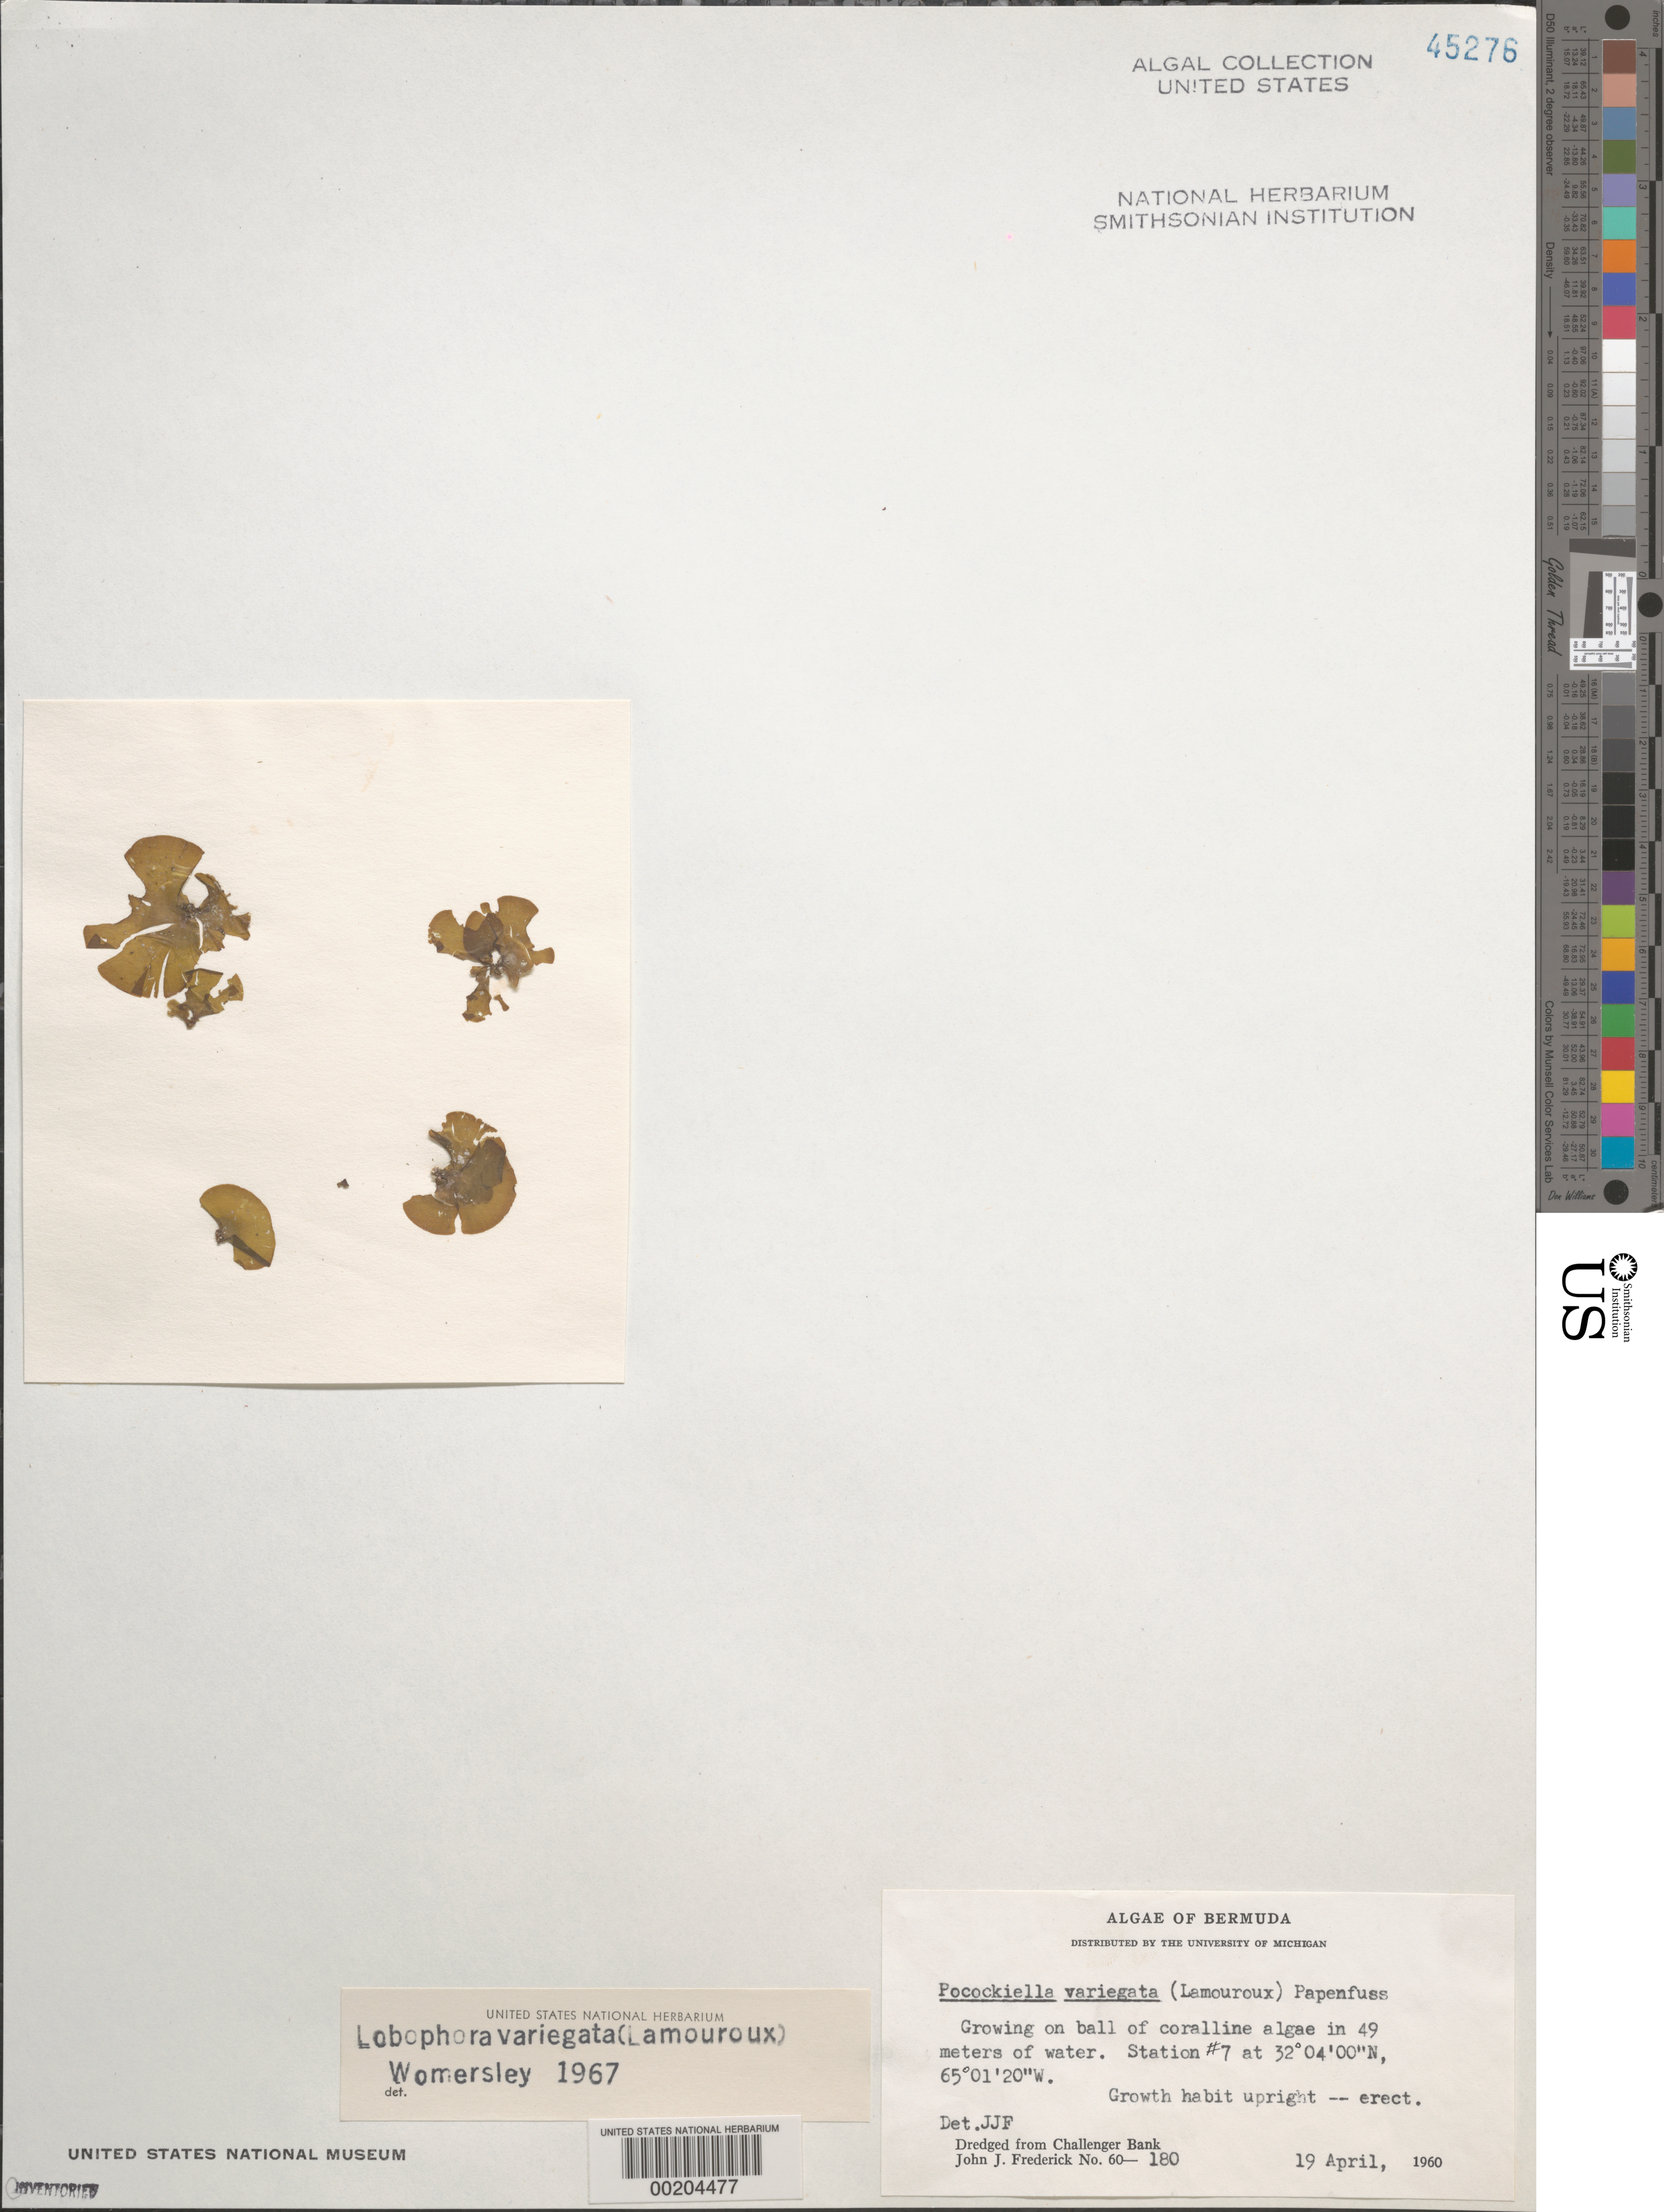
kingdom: Chromista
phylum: Ochrophyta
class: Phaeophyceae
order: Dictyotales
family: Dictyotaceae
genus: Lobophora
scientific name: Lobophora variegata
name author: (J.V.Lamouroux) Womersley & E.C. Oliveira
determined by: Womersley, H. B. S.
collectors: J. Frederick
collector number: JJF 60-180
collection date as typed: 19 Apr 1960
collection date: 1960-04-19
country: Bermuda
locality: Challenger Bank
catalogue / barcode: US 45276